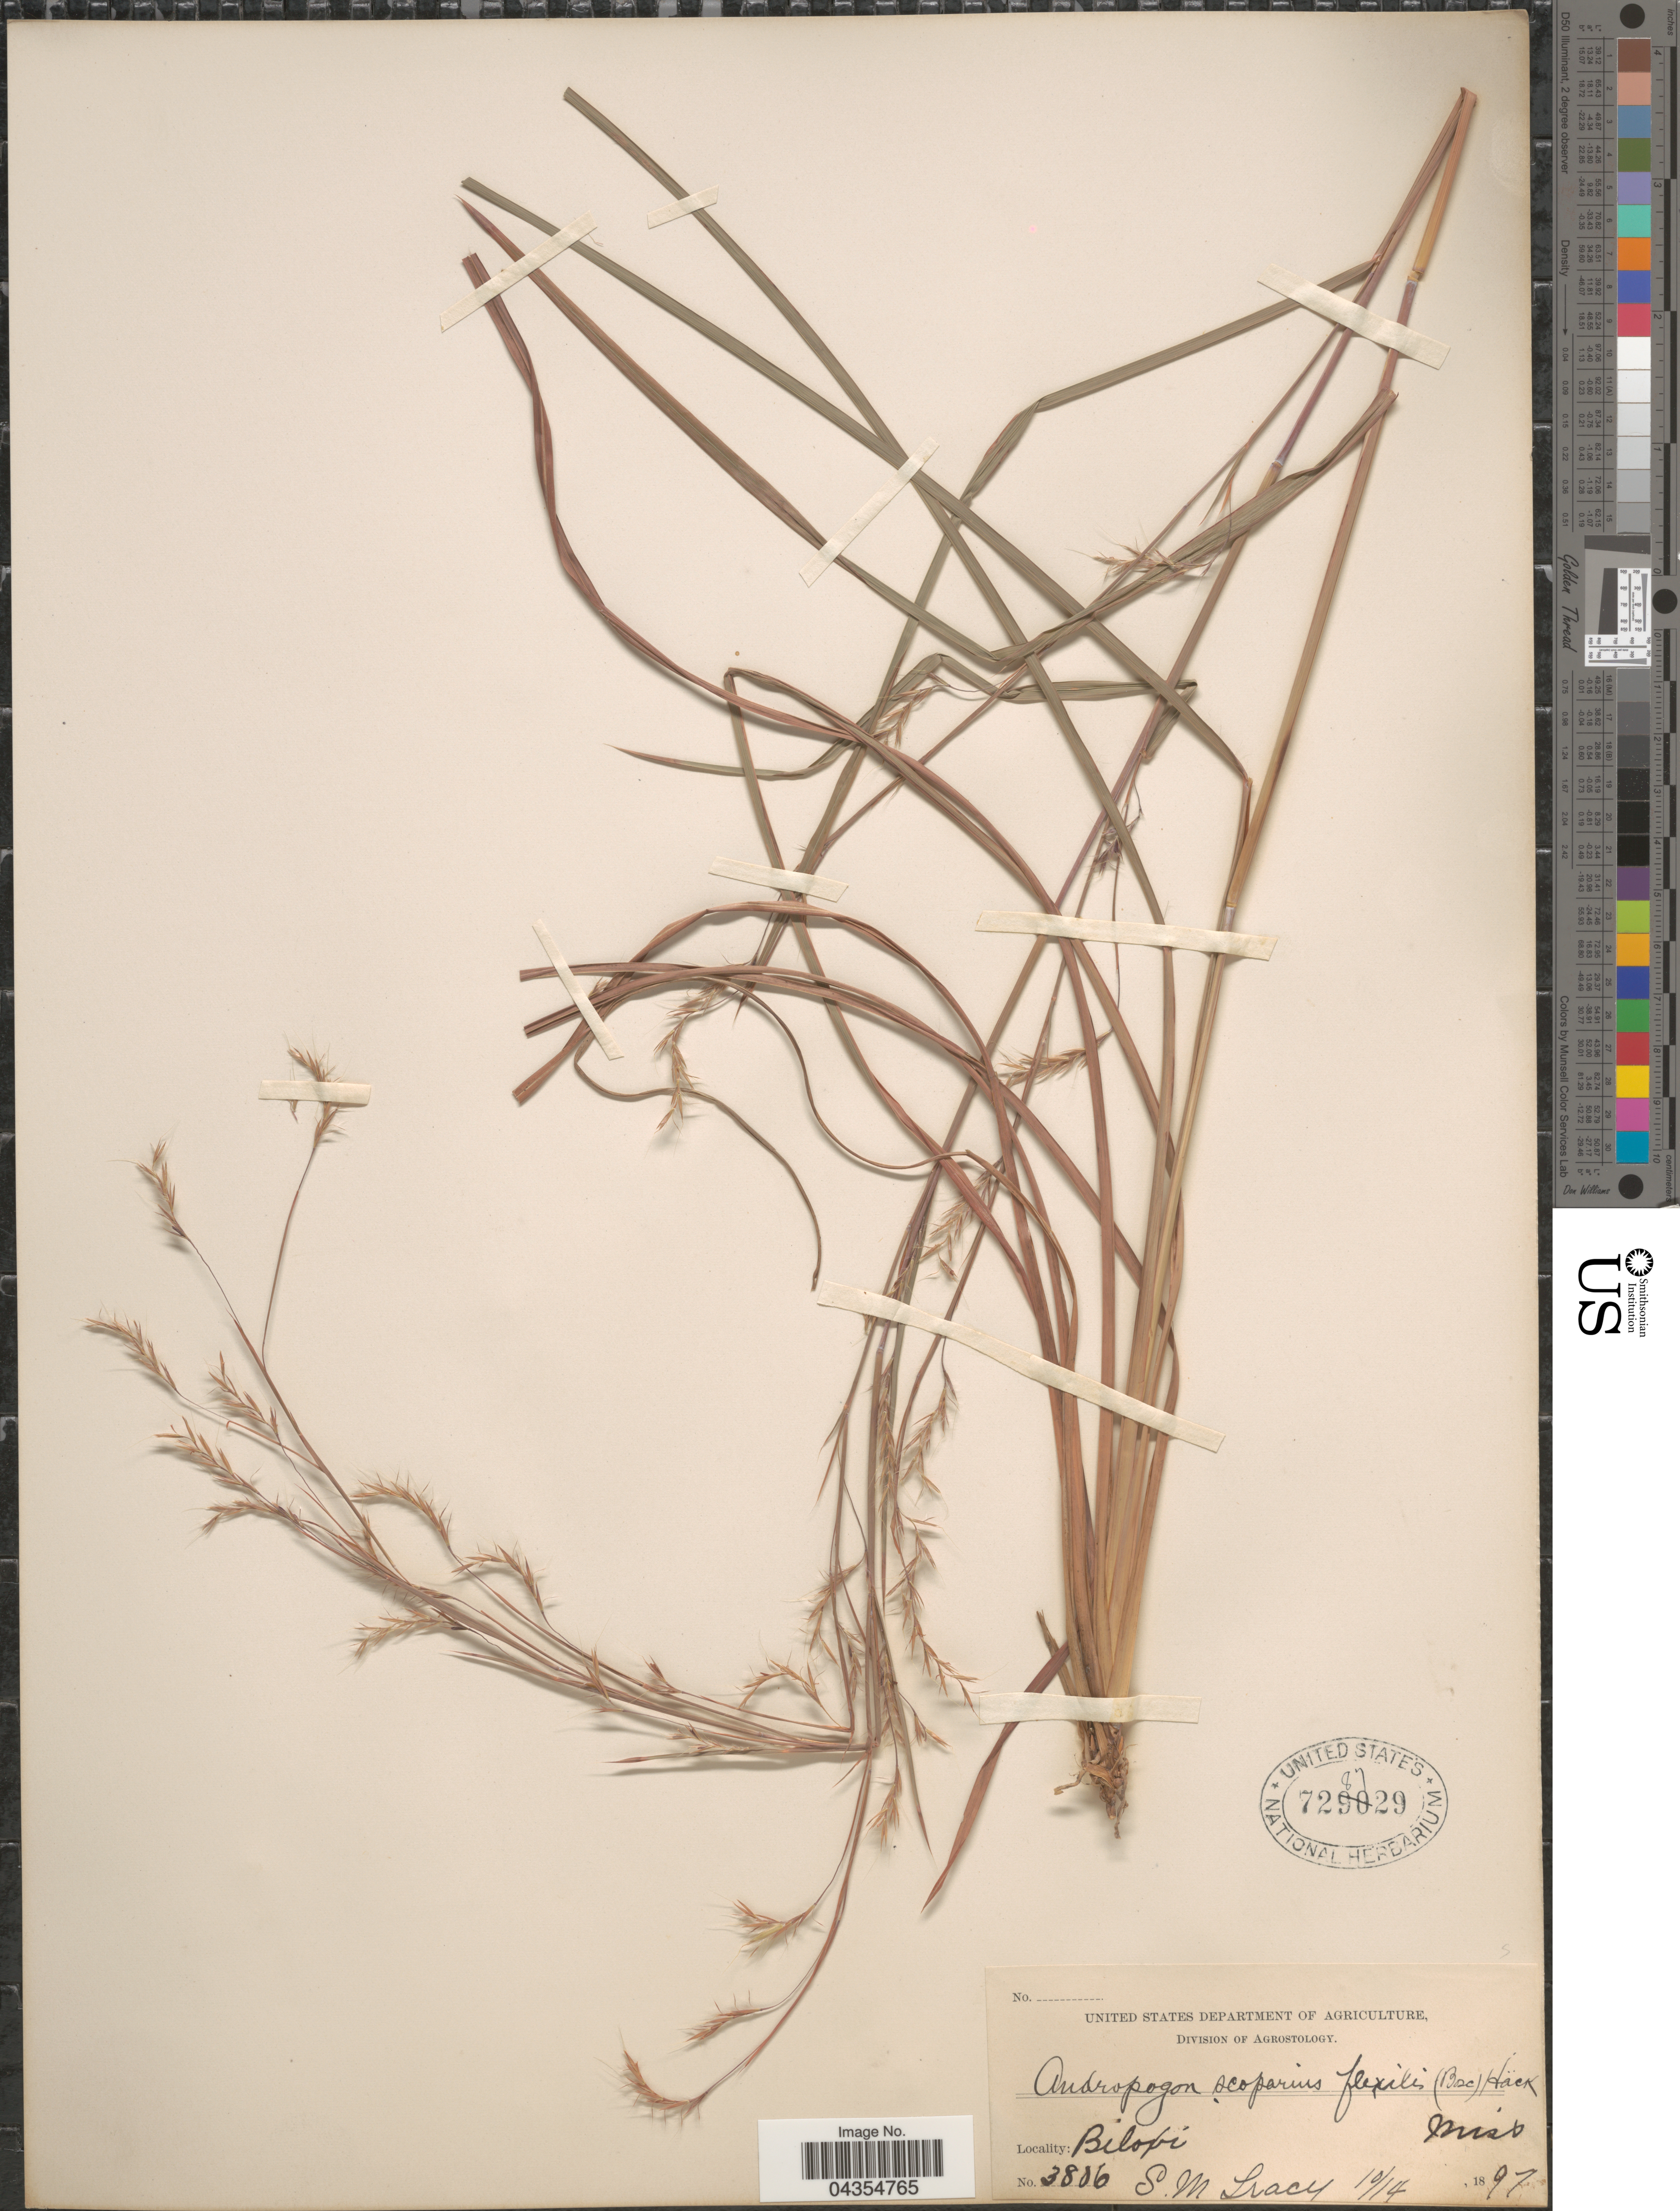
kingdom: Plantae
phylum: Tracheophyta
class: Liliopsida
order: Poales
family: Poaceae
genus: Schizachyrium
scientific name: Schizachyrium sanguineum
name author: (Retz.) Alston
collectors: S. M. Tracy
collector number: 3806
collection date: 1897-10-14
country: United States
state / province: Mississippi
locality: Biloxi.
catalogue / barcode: US 728729